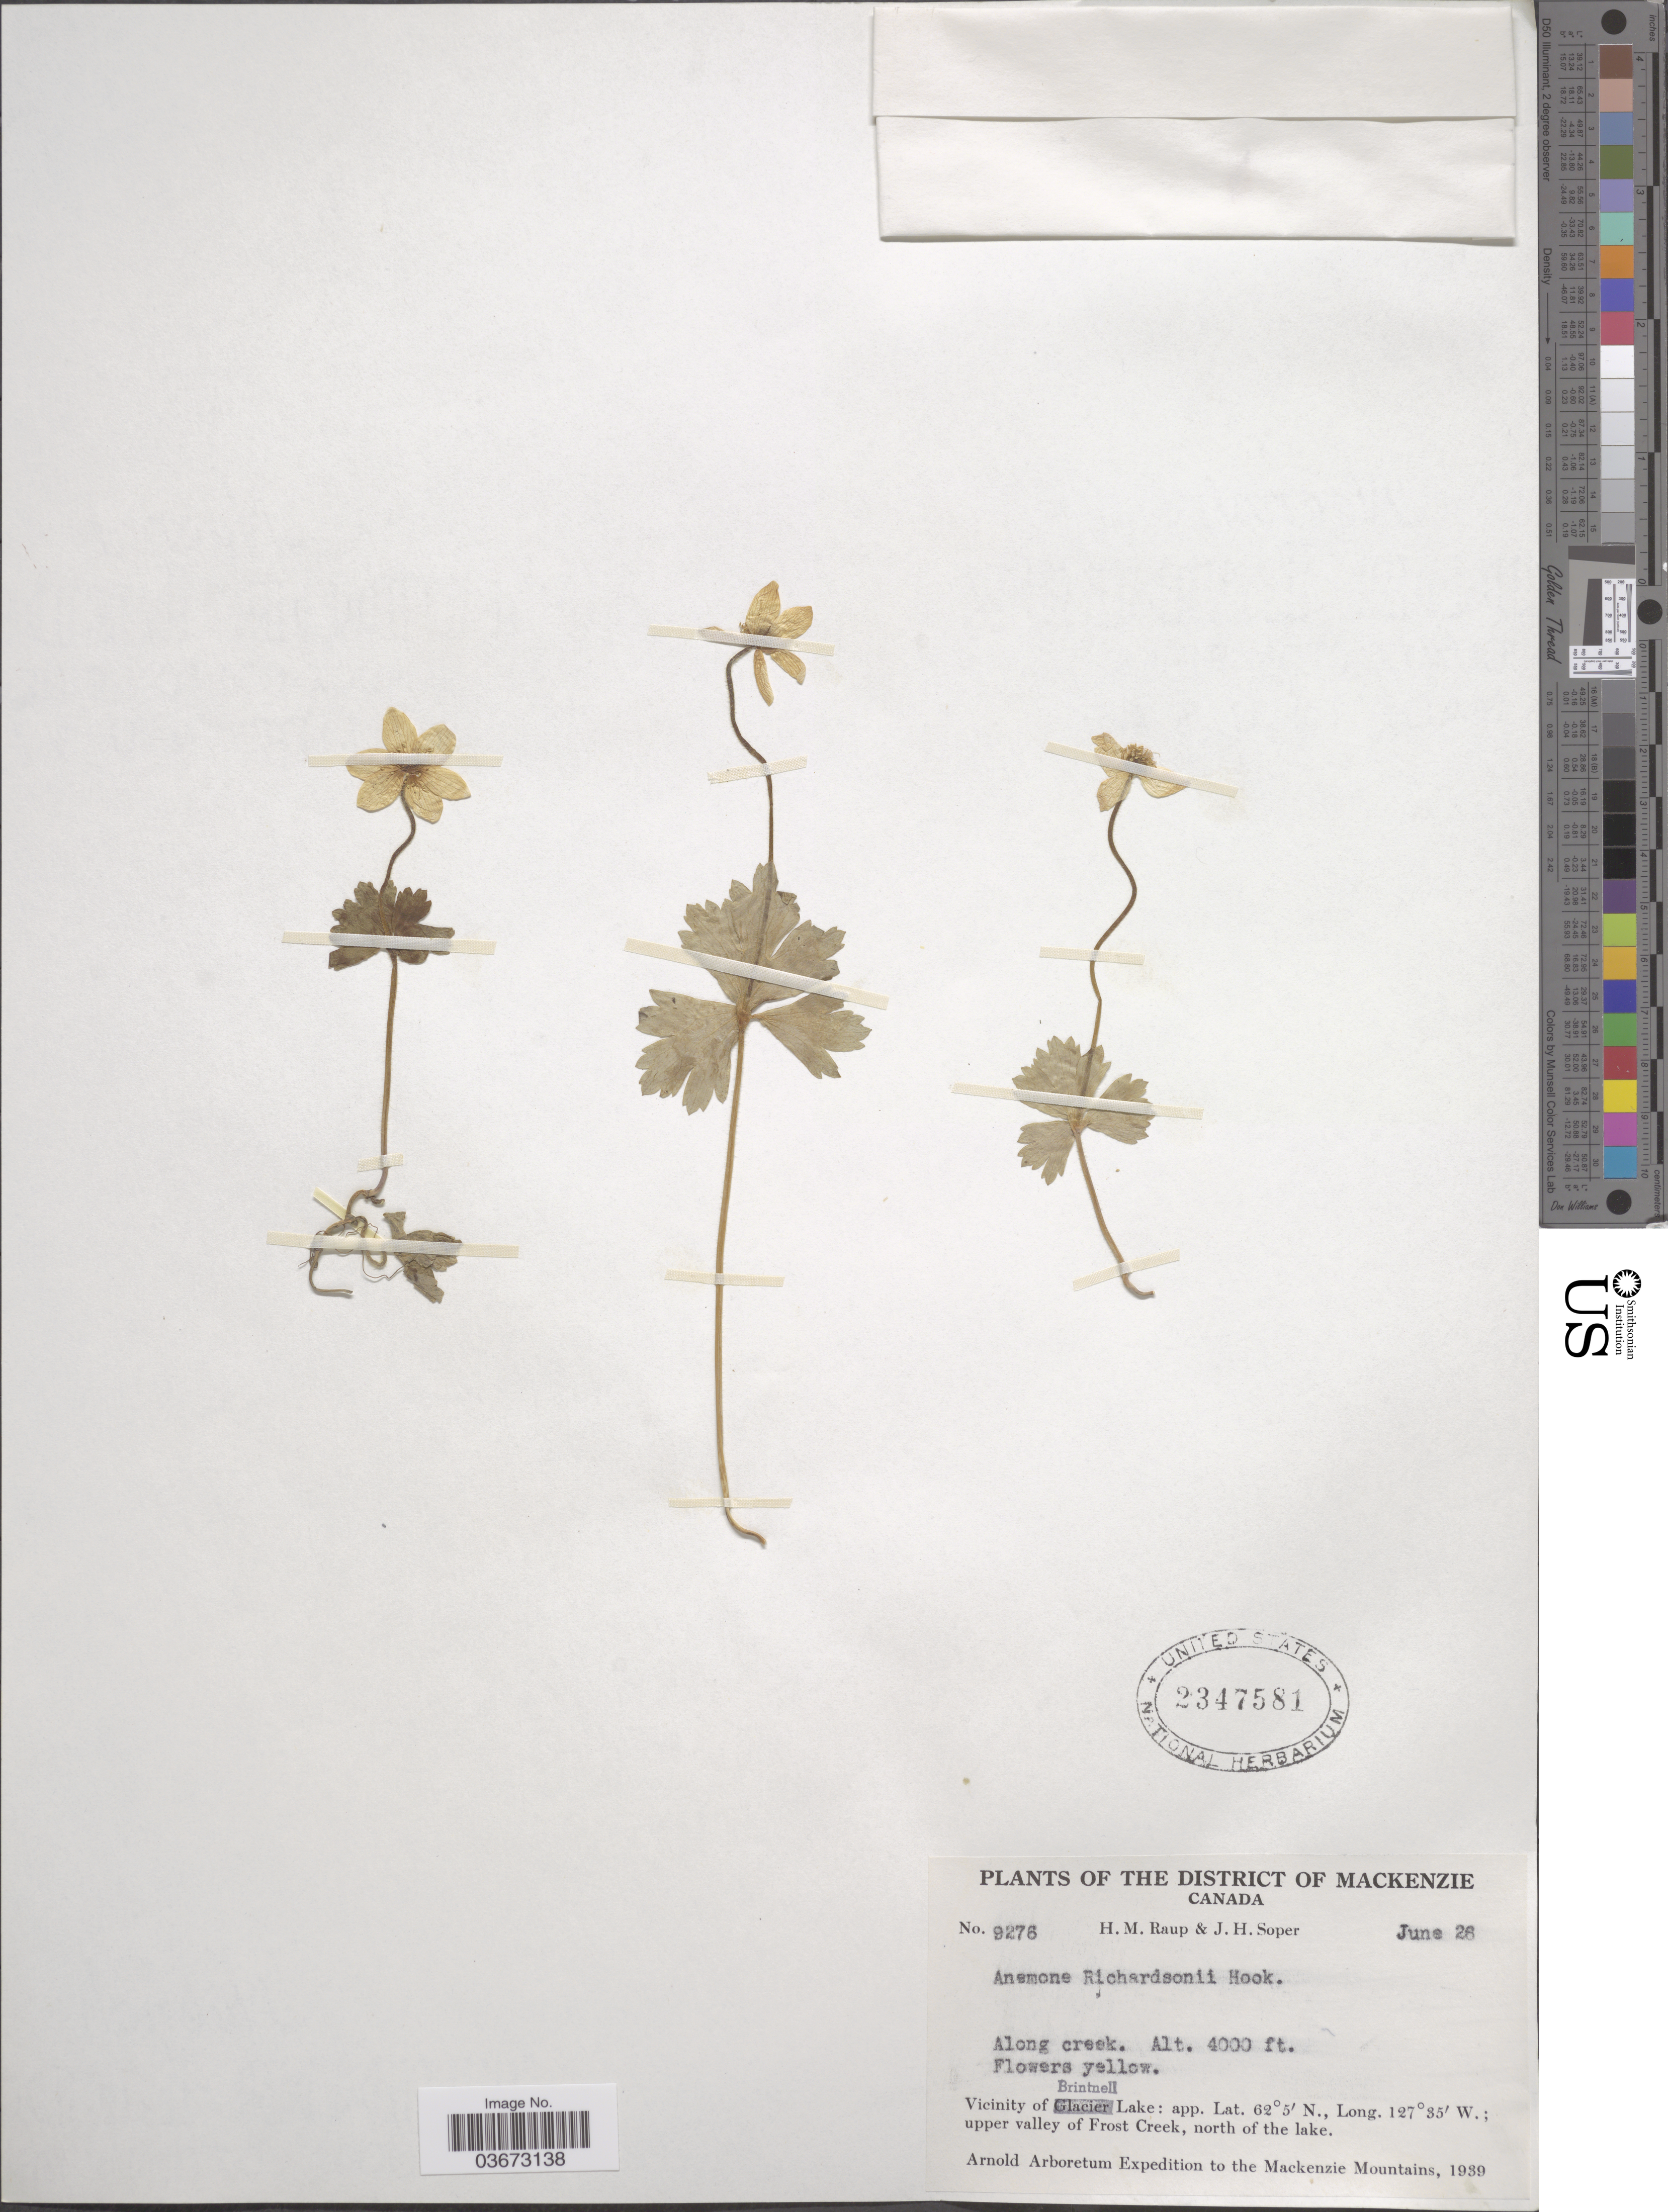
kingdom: Plantae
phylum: Tracheophyta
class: Magnoliopsida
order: Ranunculales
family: Ranunculaceae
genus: Anemone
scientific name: Anemone richardsonii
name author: Hook.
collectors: H. Raup & J. H. Soper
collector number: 9276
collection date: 1939-06-26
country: Canada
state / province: British Columbia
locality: The District of Mackenzie. Along creek. Vicinity of Brintnell Lake; upper valley of Frost Creek, north of the lake. The Mackenzie Mountains.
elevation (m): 1219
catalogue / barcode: US 2347581